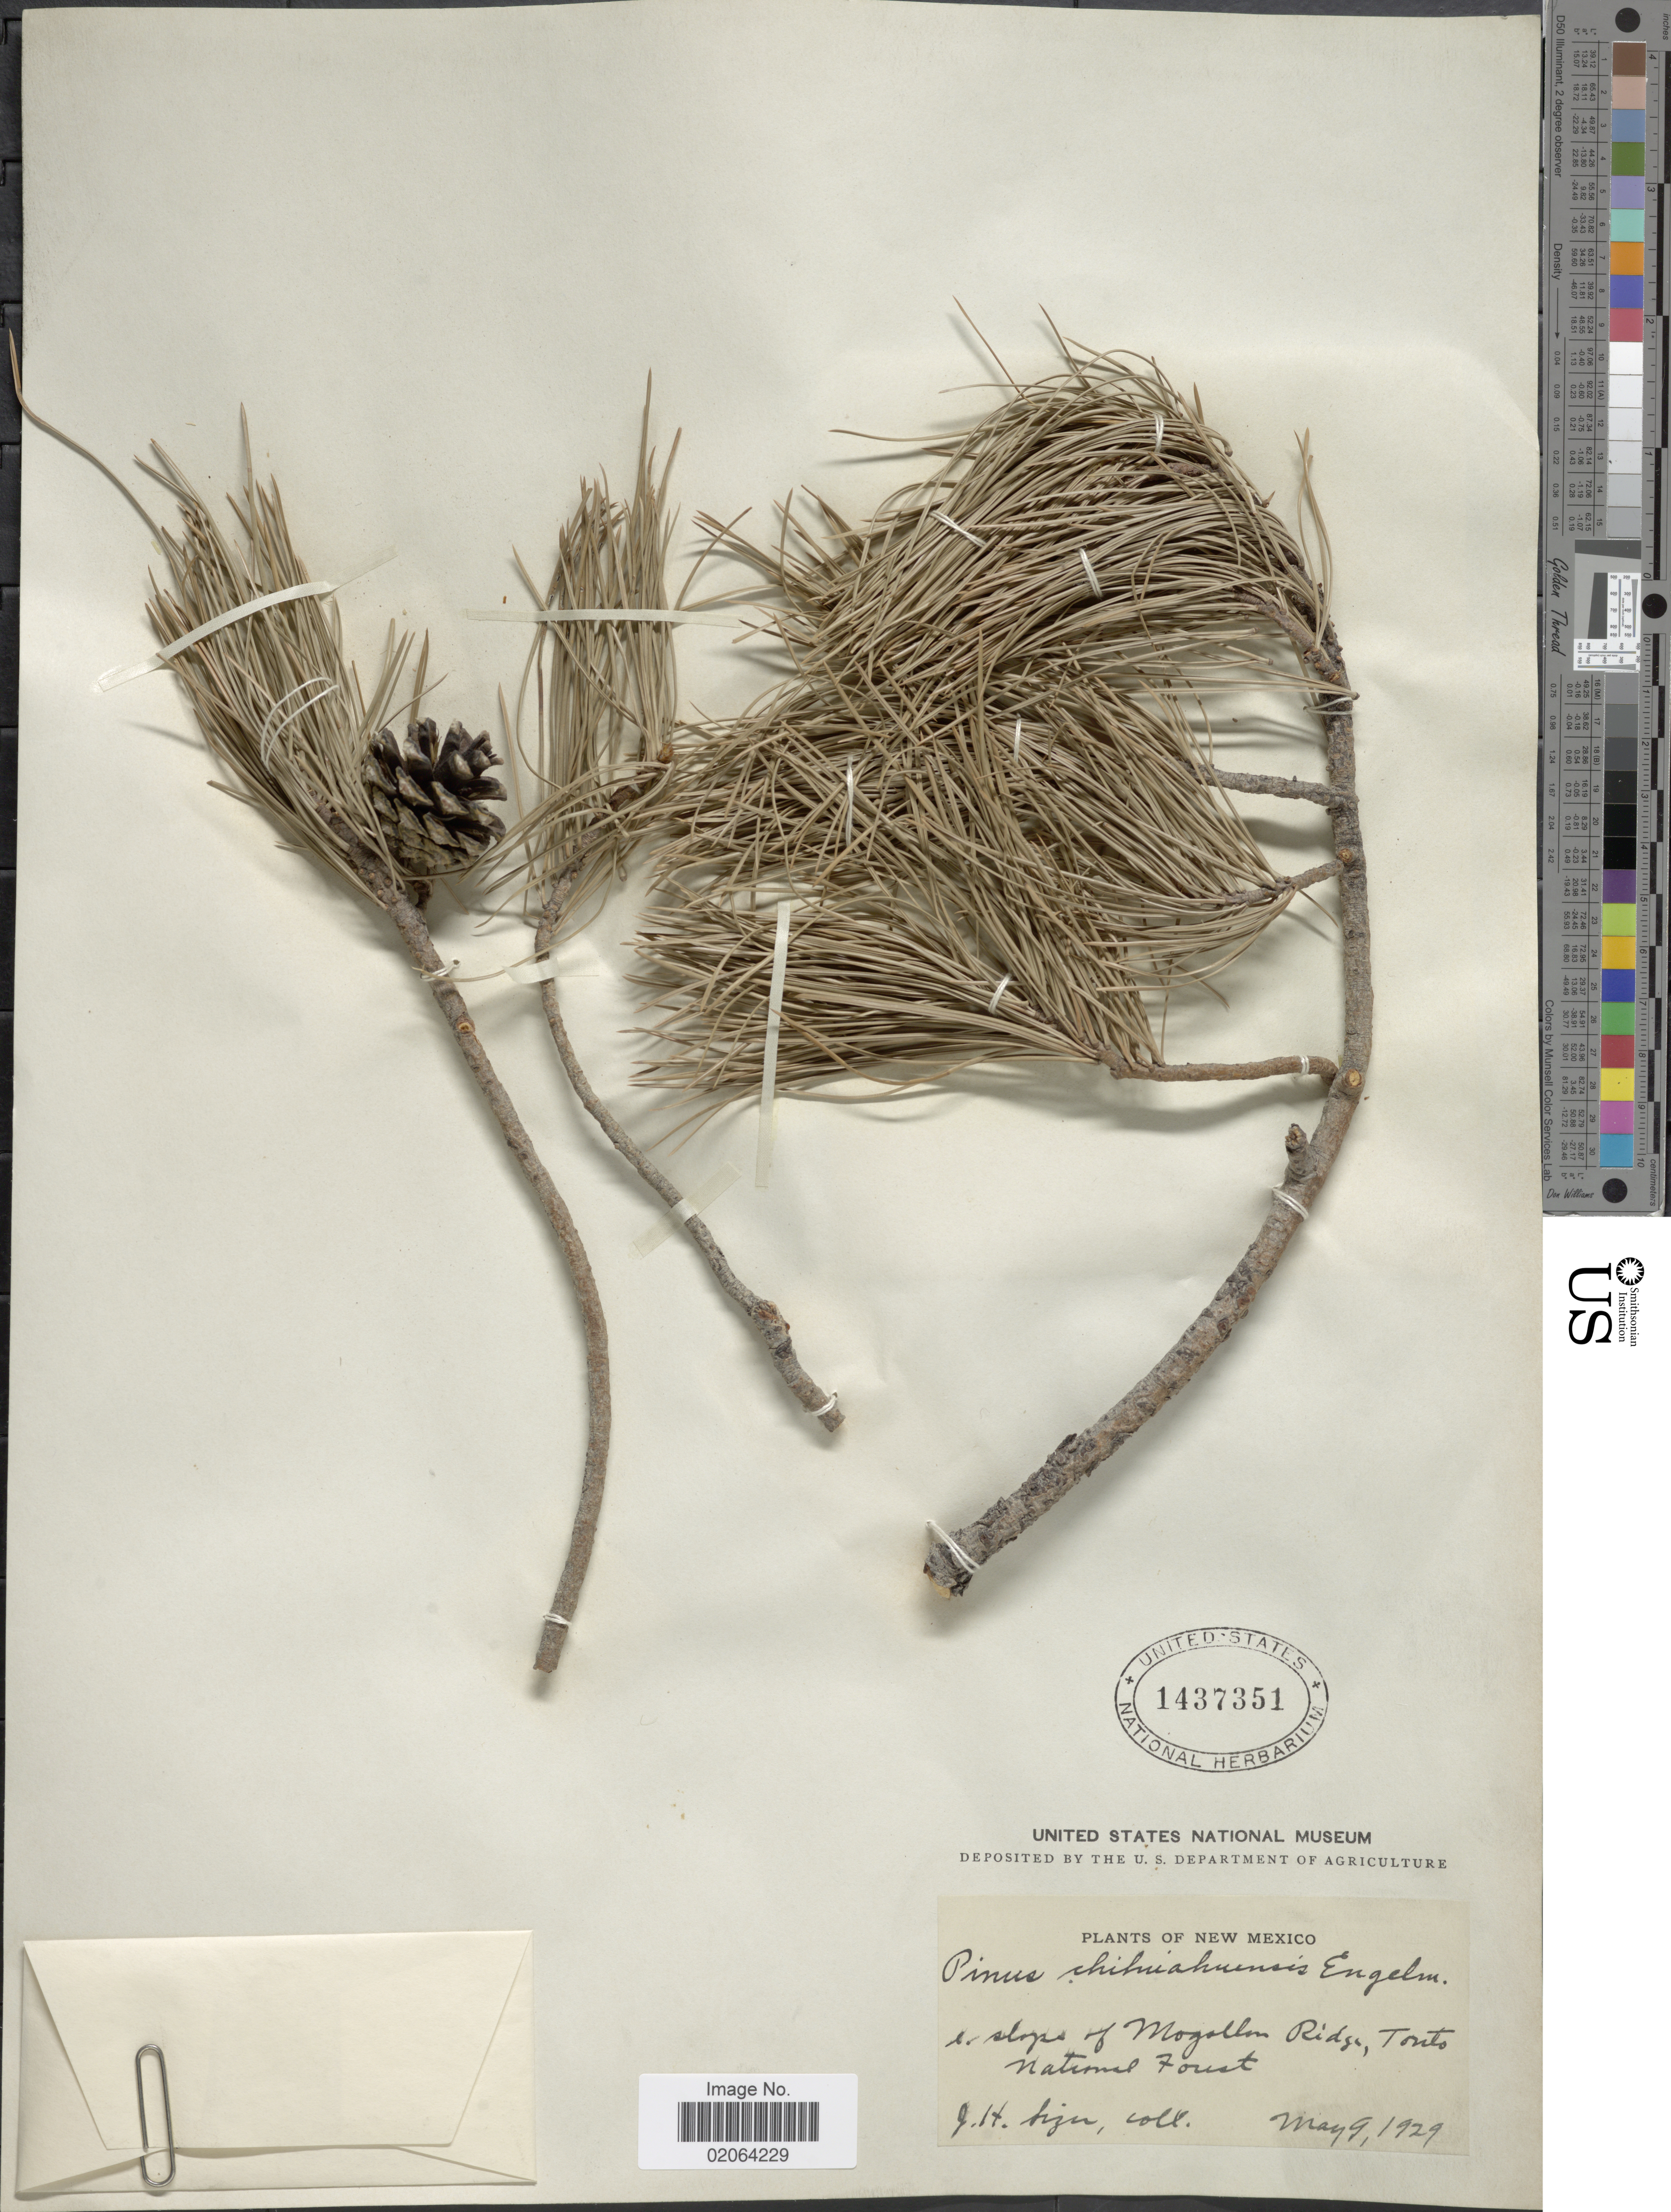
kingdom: Plantae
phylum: Tracheophyta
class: Pinopsida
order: Pinales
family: Pinaceae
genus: Pinus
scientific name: Pinus leiophylla var. chihuahuana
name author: (Engelm.) Shaw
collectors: C. Sizn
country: United States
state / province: New Mexico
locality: New Mexico. Slopes of Mogallon Ridge, Tonto National Forest.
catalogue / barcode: US 1437351